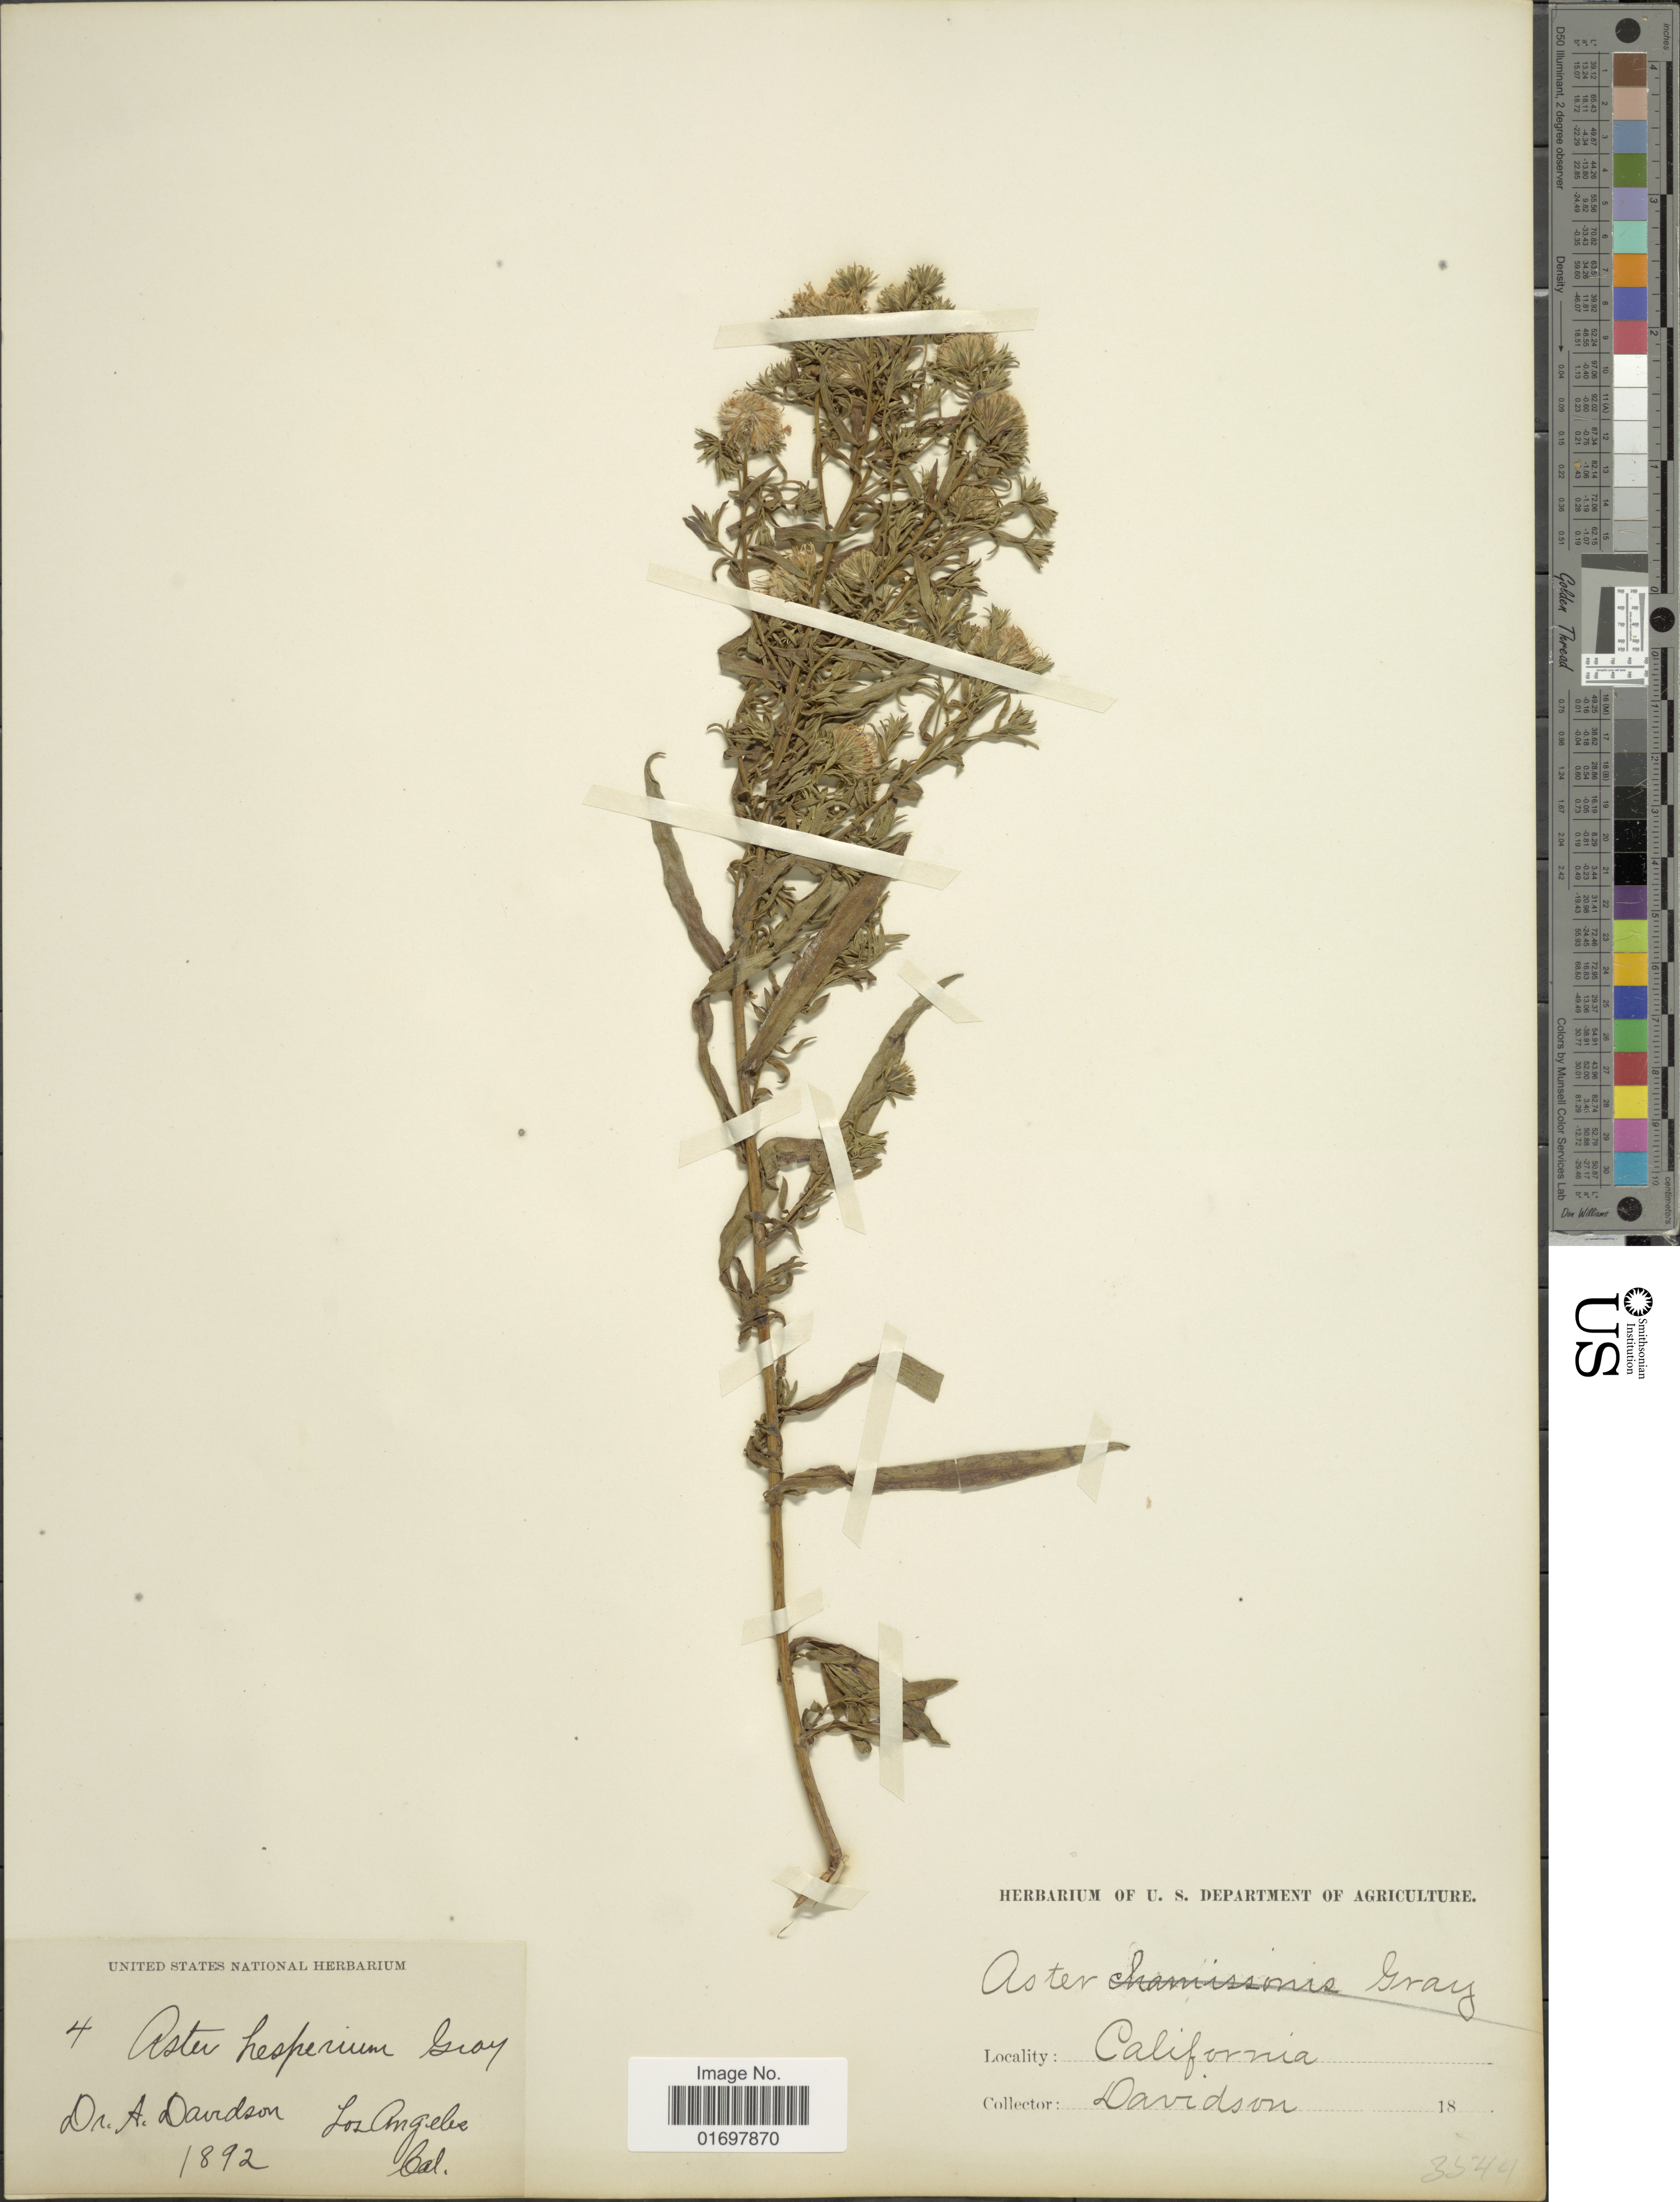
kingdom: Plantae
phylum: Tracheophyta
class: Magnoliopsida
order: Asterales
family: Asteraceae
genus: Symphyotrichum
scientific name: Symphyotrichum lanceolatum var. hesperium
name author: (A. Gray) G.L. Nesom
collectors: A. Davidson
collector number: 4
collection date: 1892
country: United States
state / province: California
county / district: Los Angeles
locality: Los Angeles, Cal.